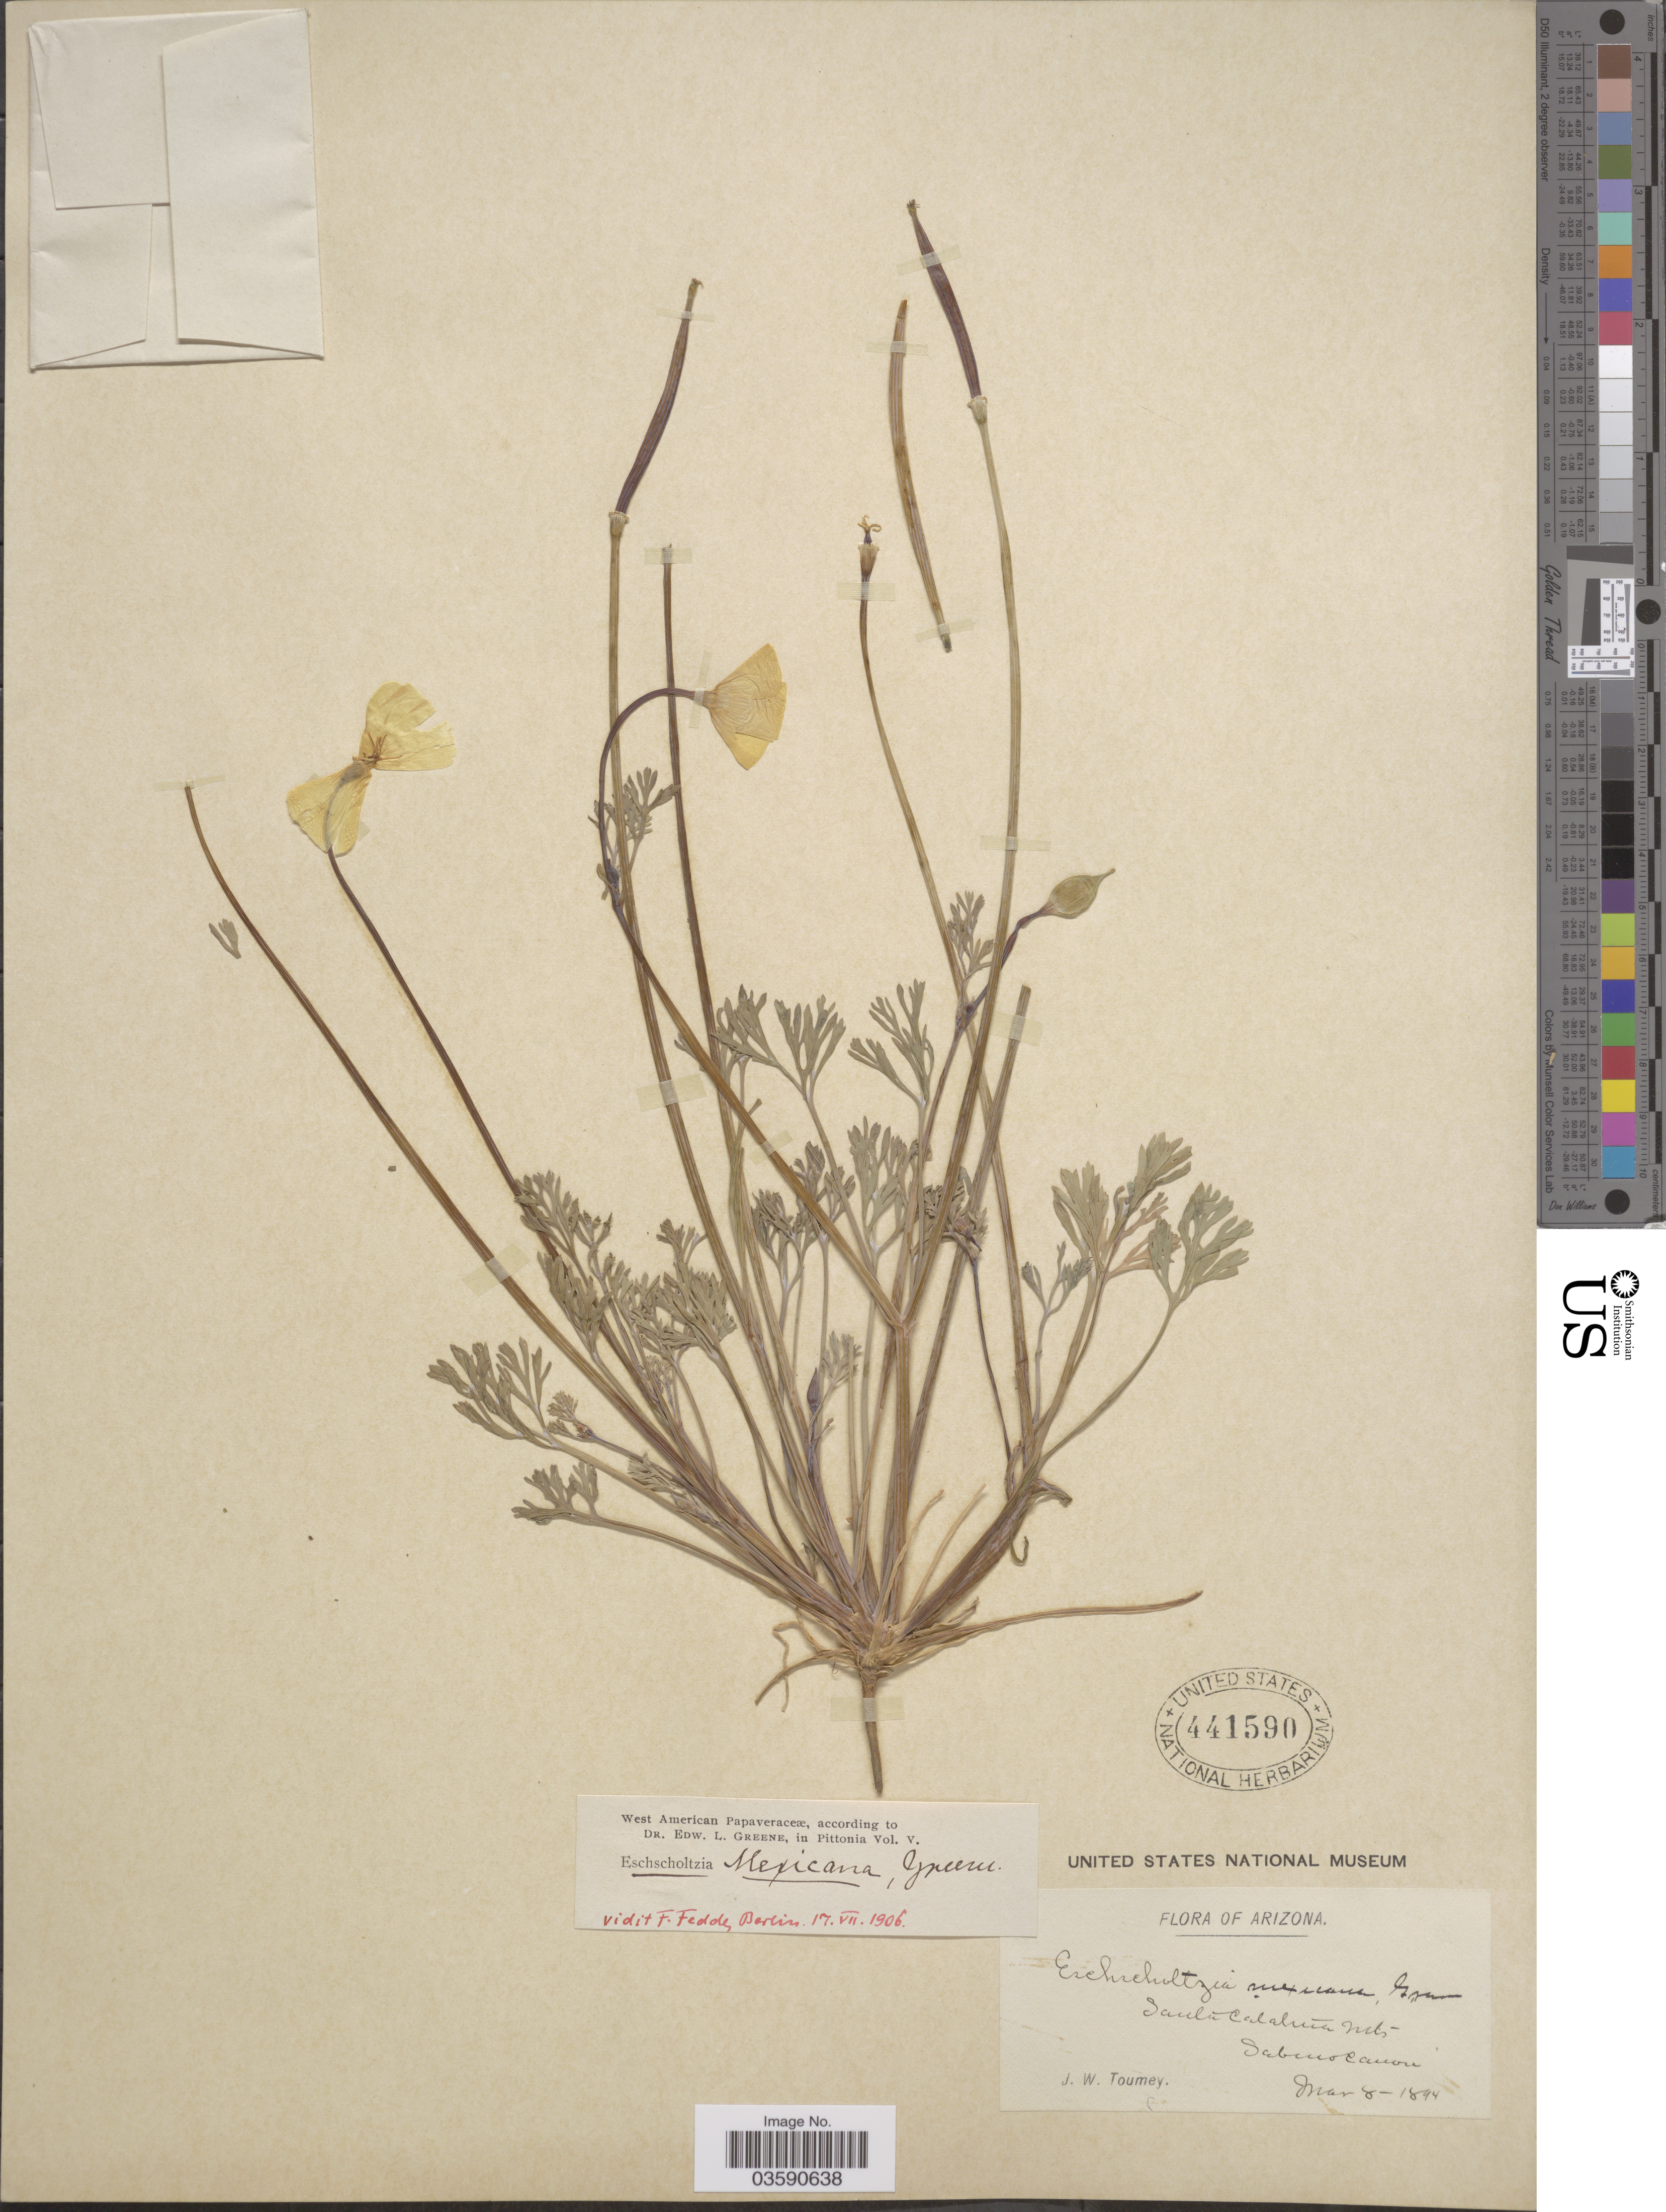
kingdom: Plantae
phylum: Tracheophyta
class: Magnoliopsida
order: Ranunculales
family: Papaveraceae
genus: Eschscholzia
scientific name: Eschscholzia mexicana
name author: Greene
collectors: J. W. Toumey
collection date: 1894-03-08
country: United States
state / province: Arizona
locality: Santa Catalina Mts. Sabino Canon.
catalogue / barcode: US 441590